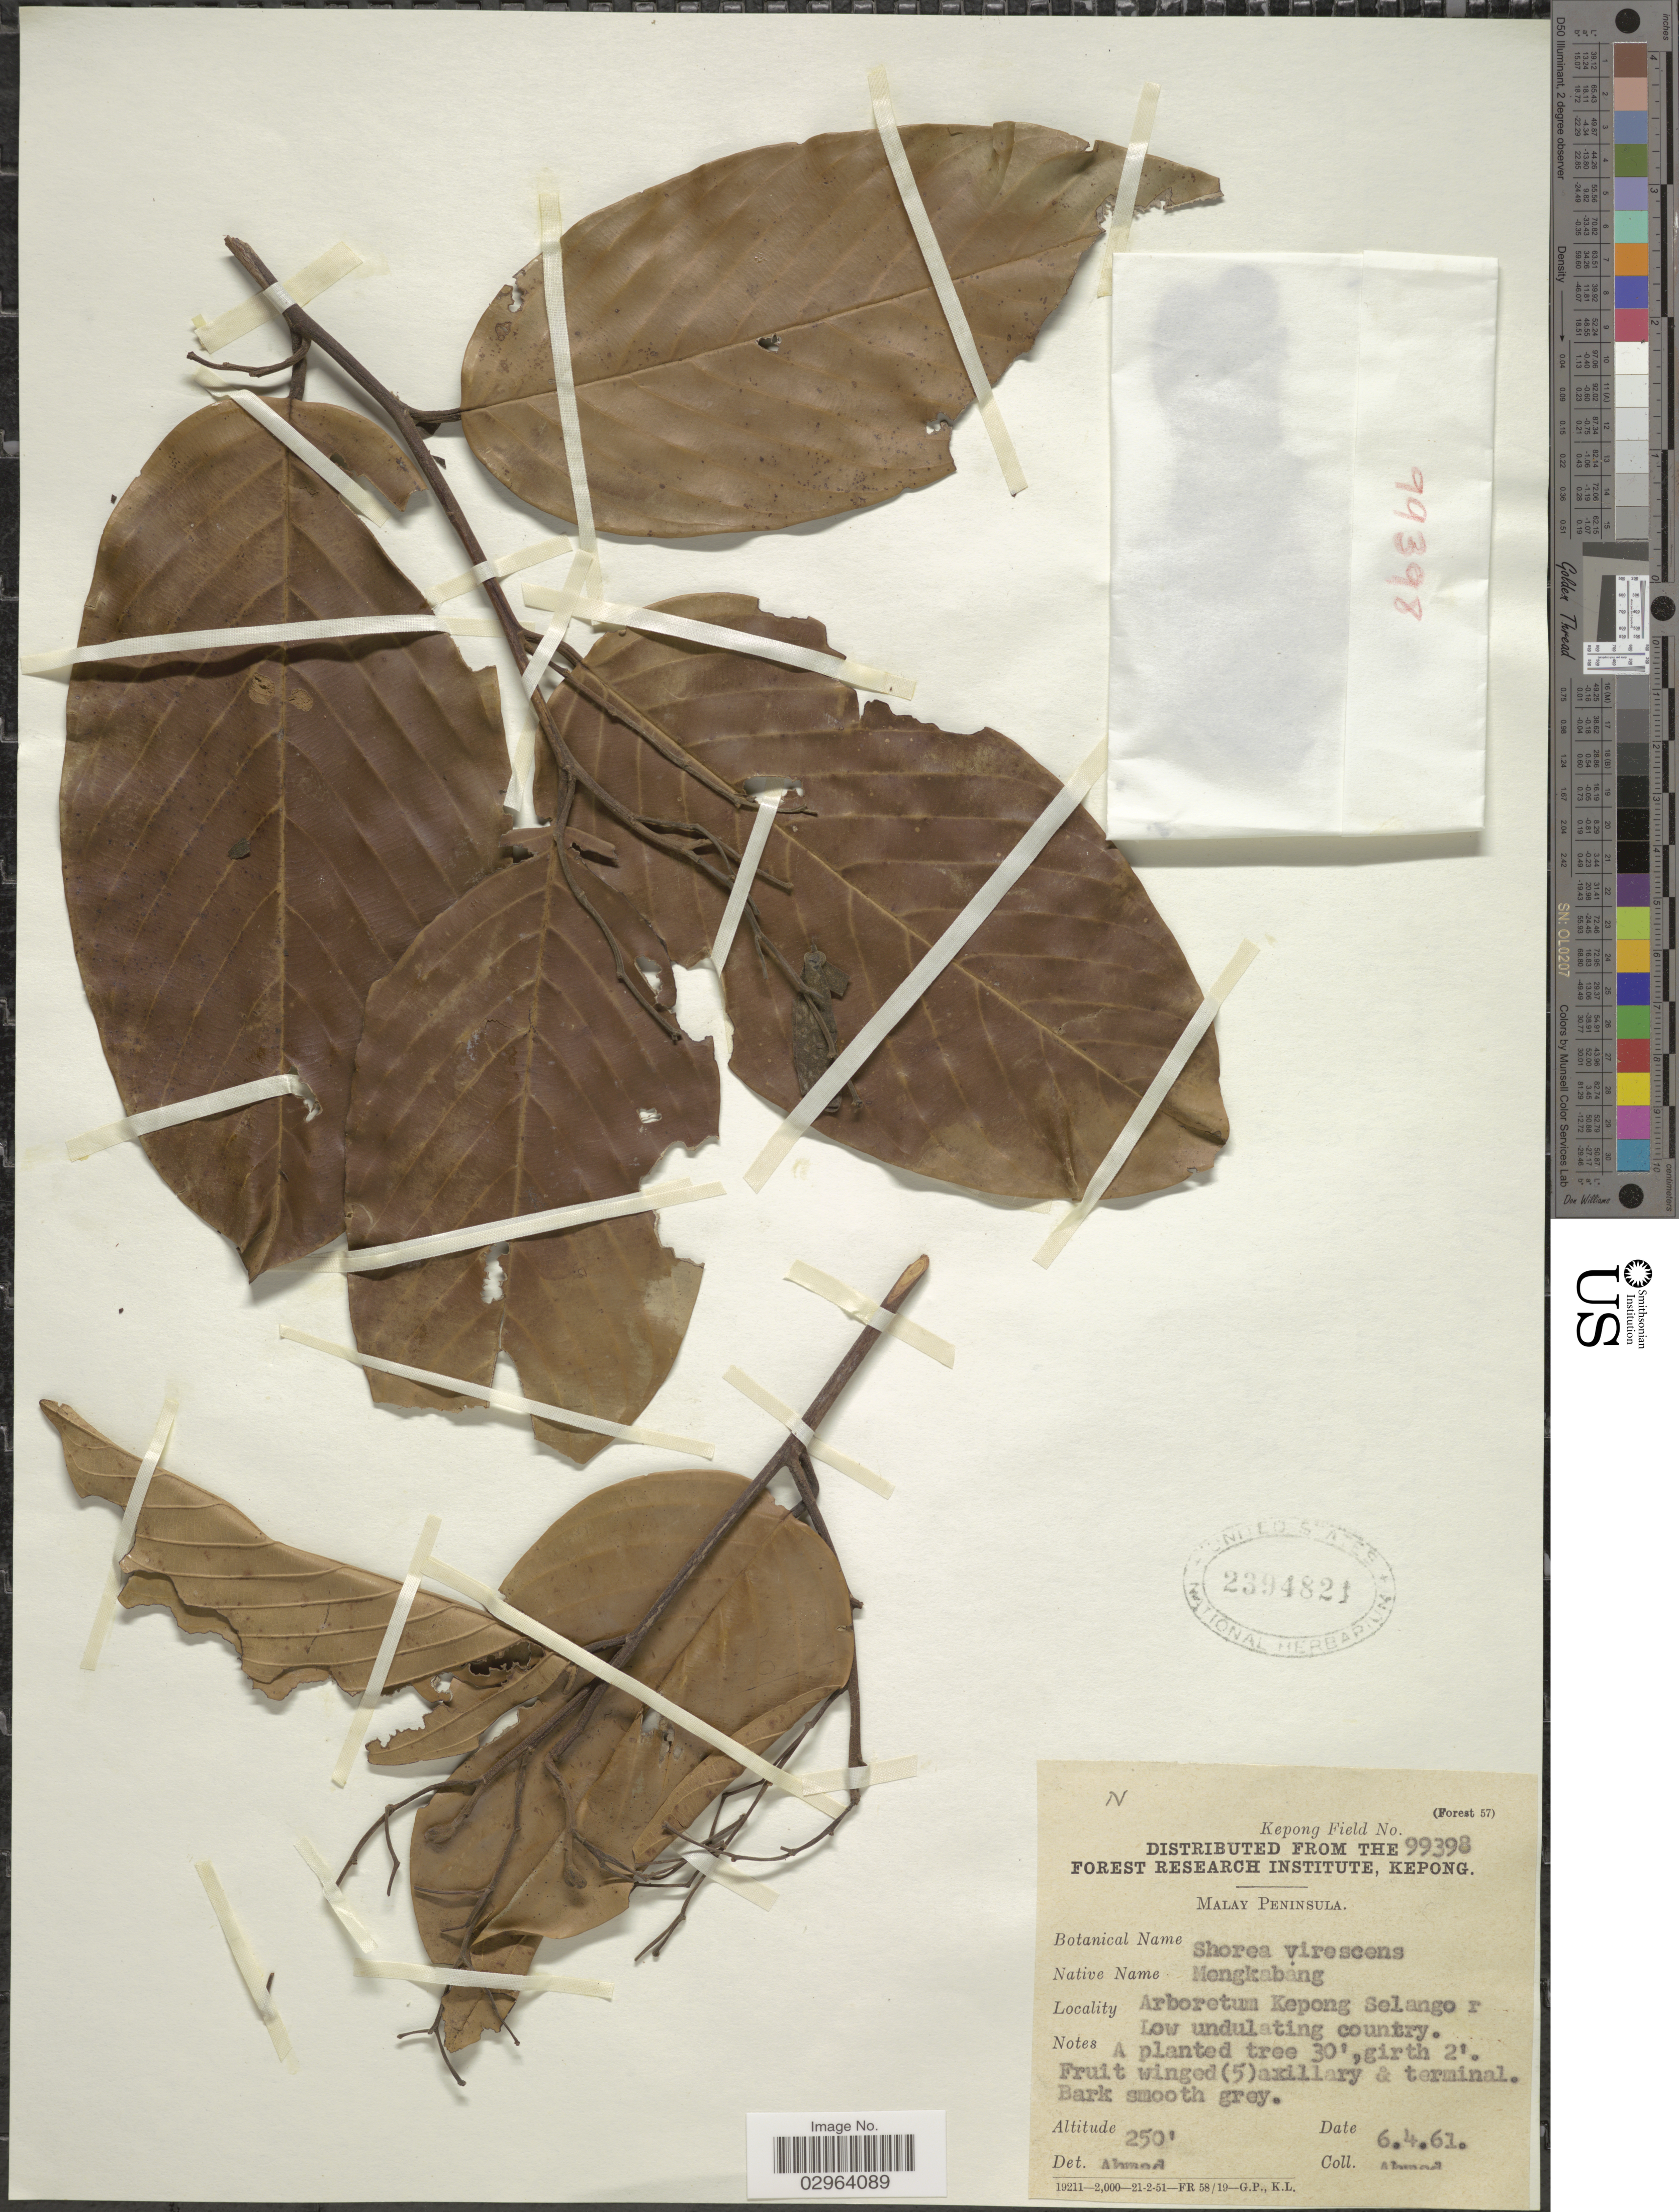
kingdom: Plantae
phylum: Tracheophyta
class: Magnoliopsida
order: Malvales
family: Dipterocarpaceae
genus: Anthoshorea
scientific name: Anthoshorea agami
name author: (P.S. Ashton) P.S. Ashton & J. Heck.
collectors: -. Ahmad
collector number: Kepong Field 99398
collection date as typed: Transcribed d/m/y: 6/4/61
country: Malaysia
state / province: Selangor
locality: Malay Peninsula. Arboretum Kepong. Low undulating country.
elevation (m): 76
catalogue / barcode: US 2394821